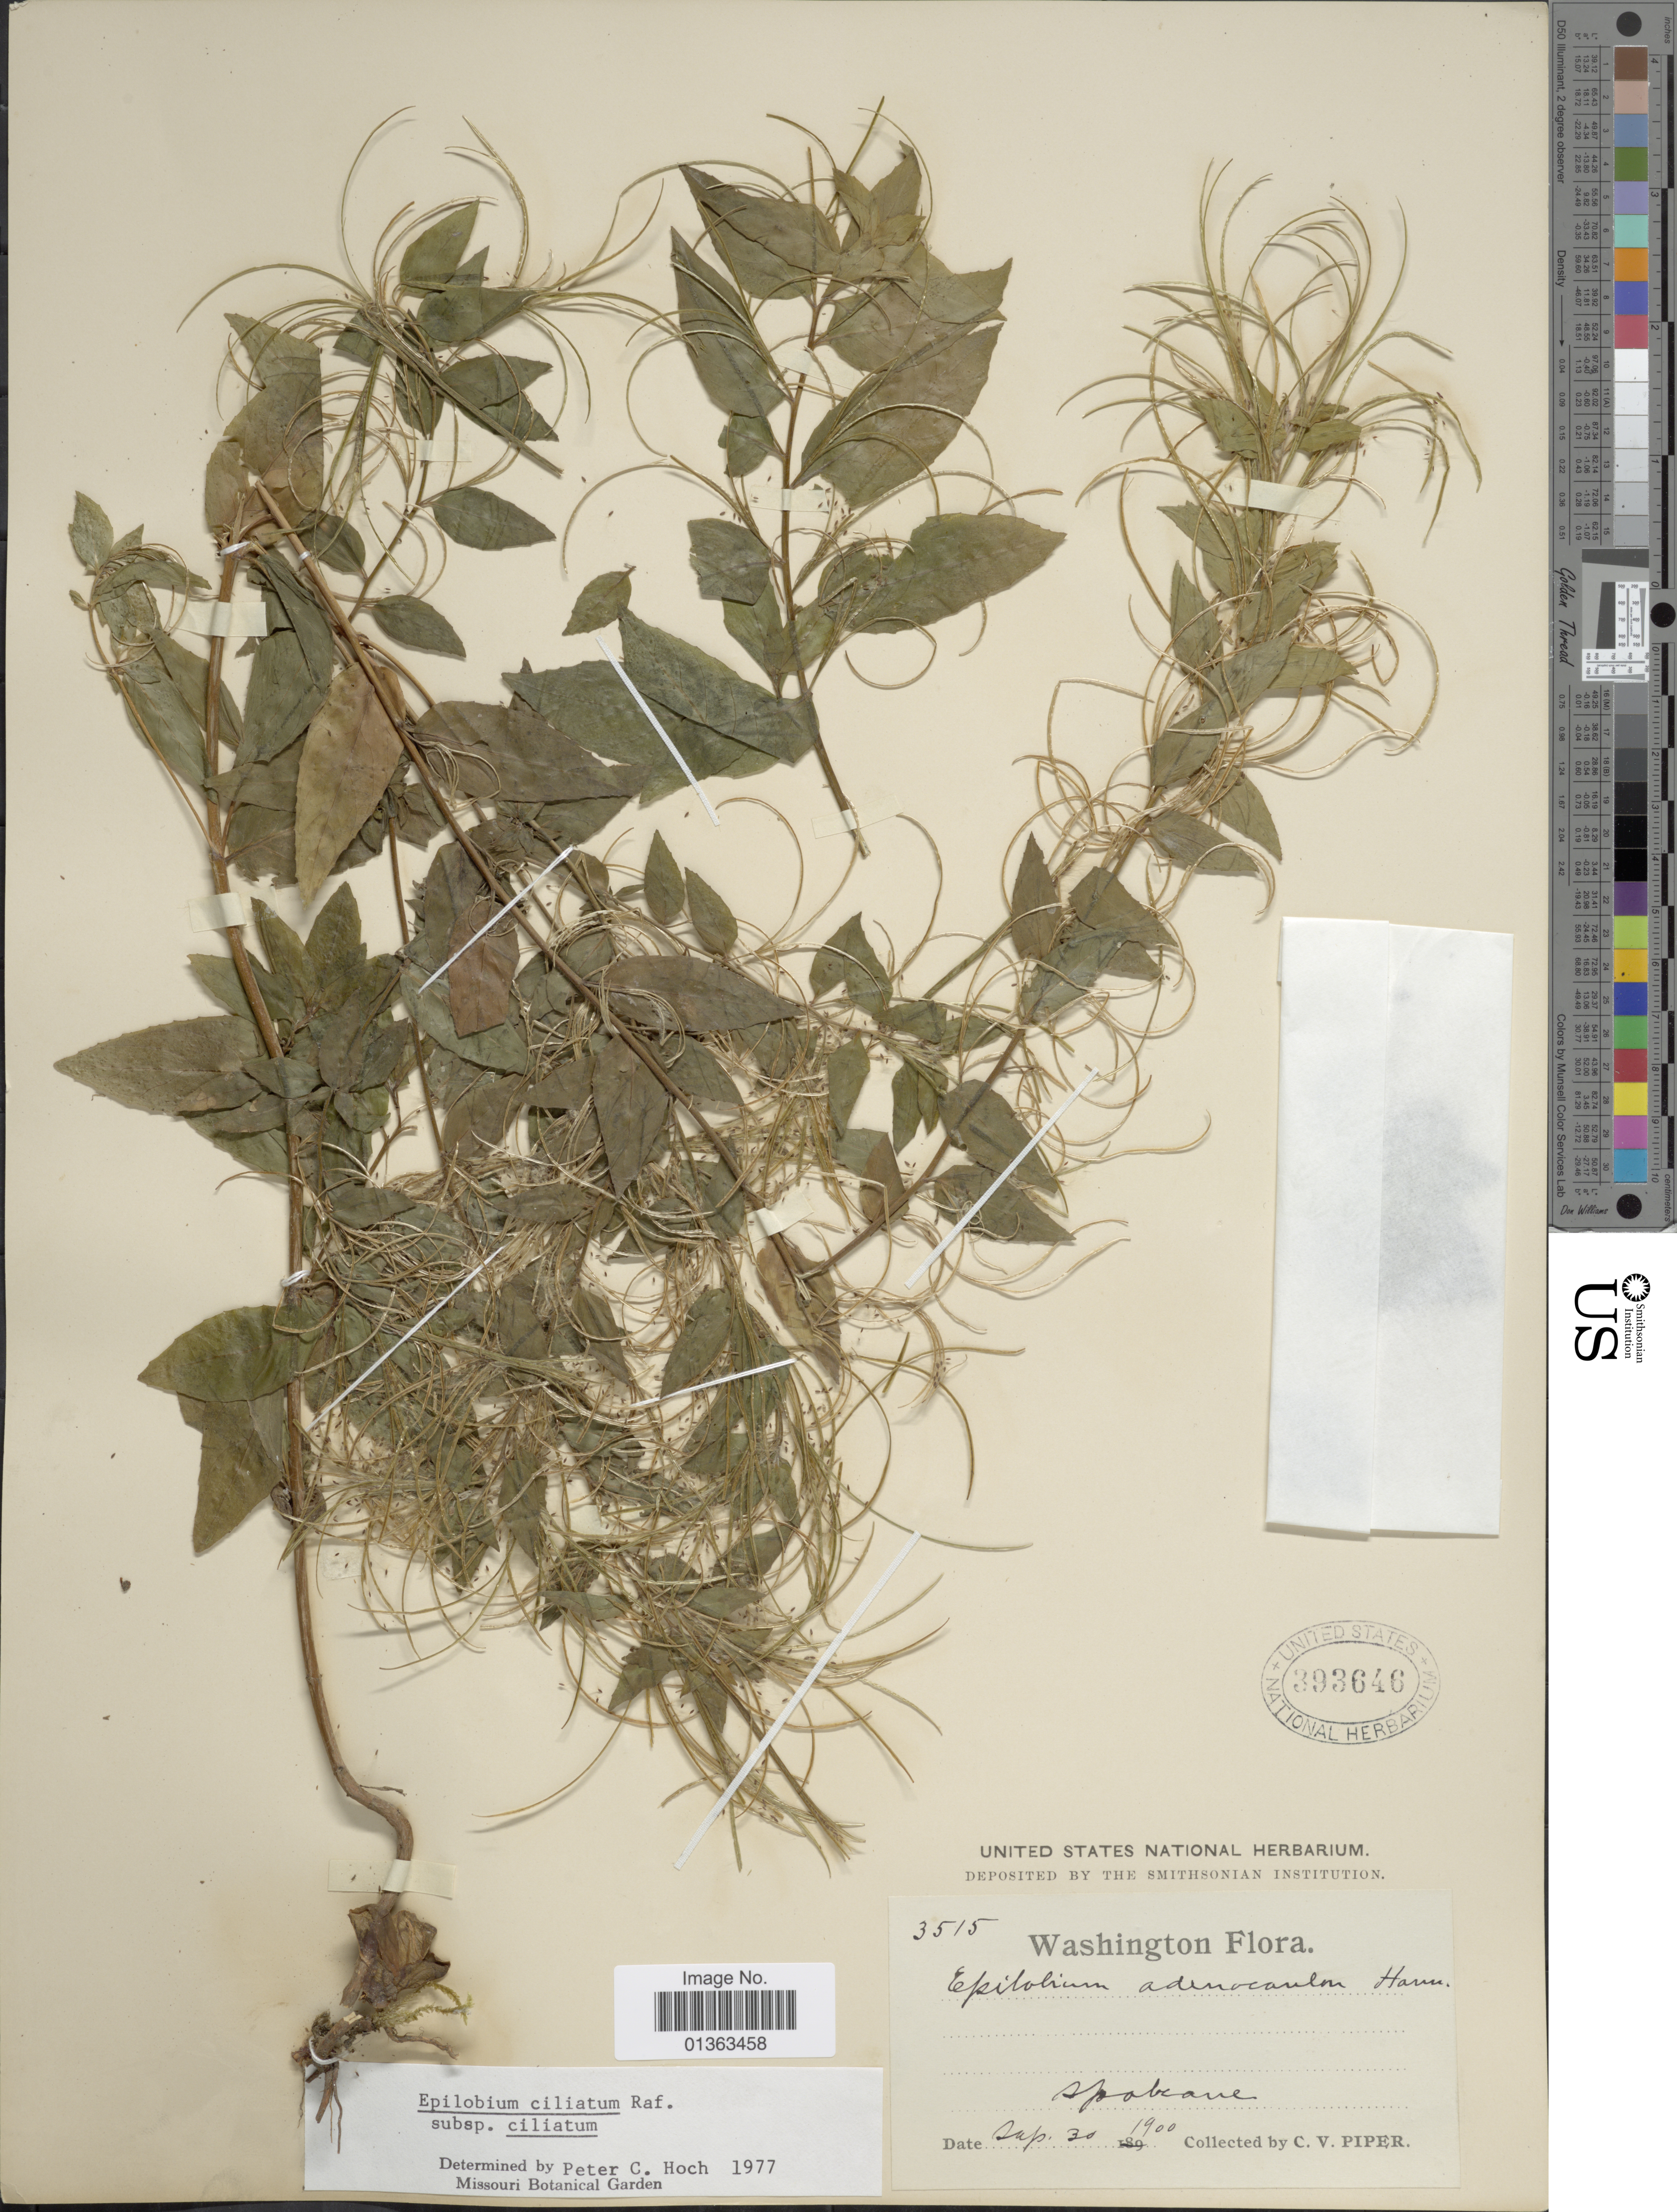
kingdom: Plantae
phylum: Tracheophyta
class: Magnoliopsida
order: Myrtales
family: Onagraceae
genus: Epilobium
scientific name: Epilobium ciliatum subsp. ciliatum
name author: Raf.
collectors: C. V. Piper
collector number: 3515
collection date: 1900-09-30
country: United States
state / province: Washington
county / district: Spokane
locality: Spokane.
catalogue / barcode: US 393646